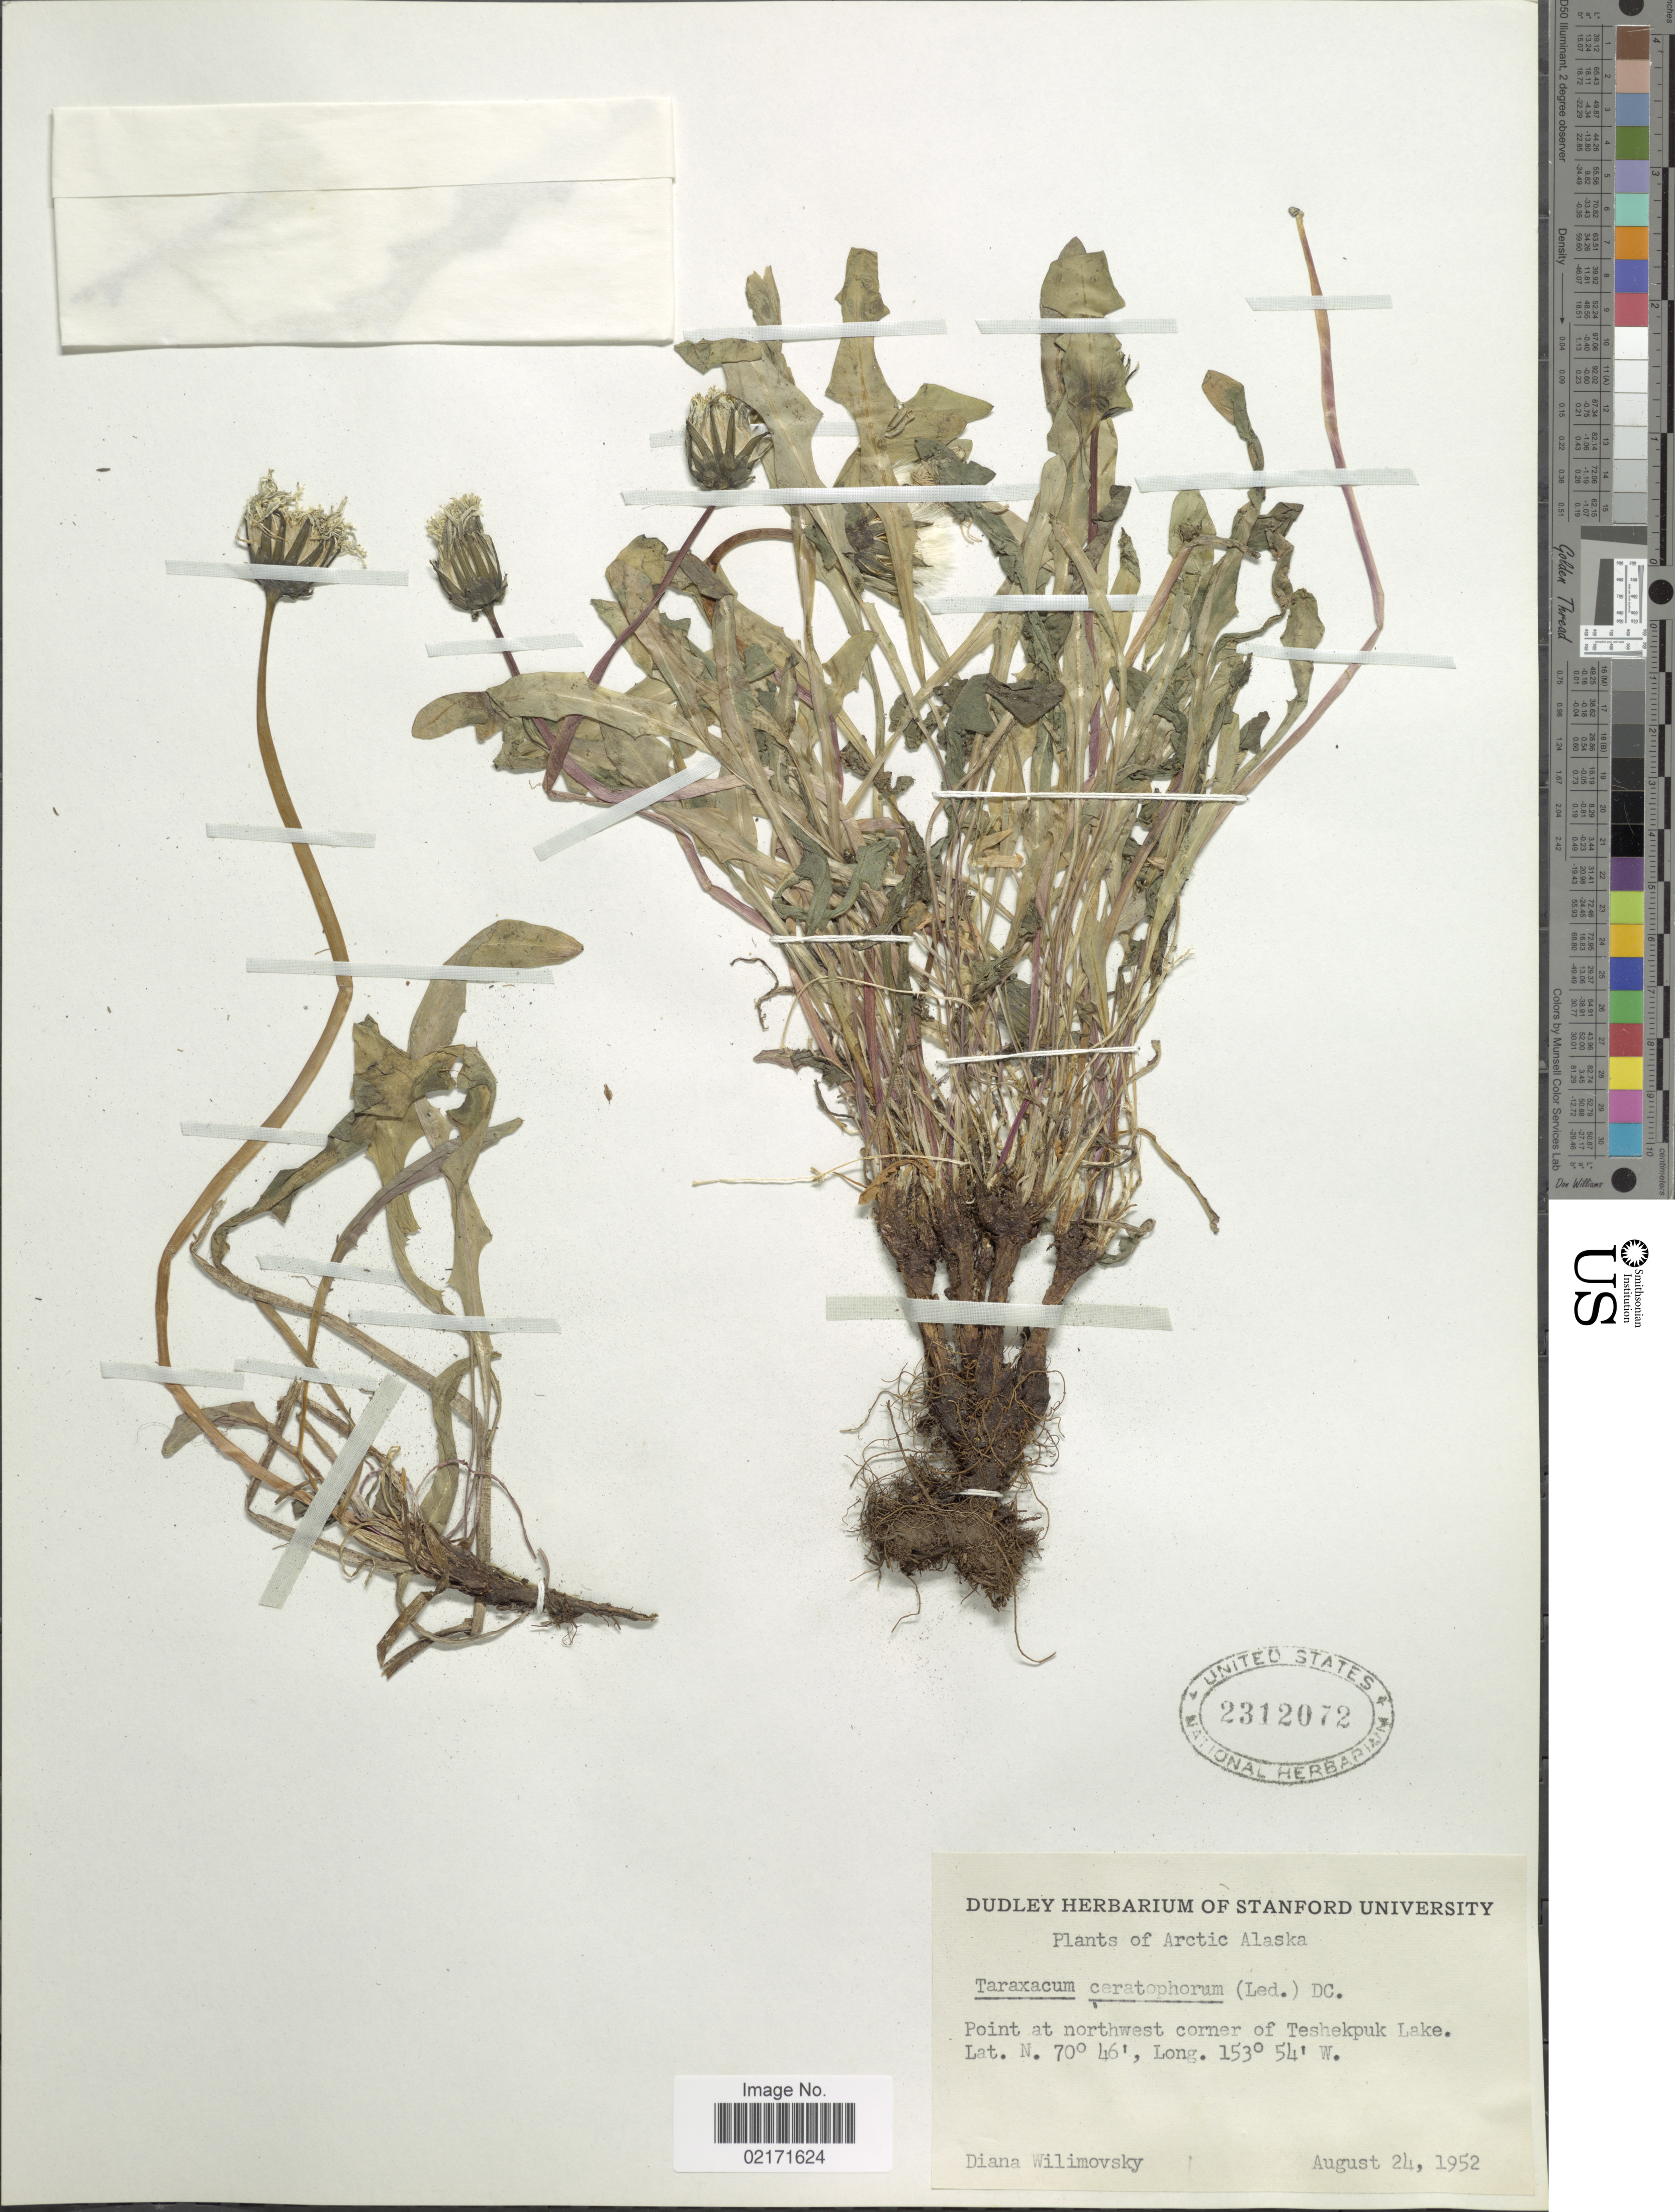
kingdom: Plantae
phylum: Tracheophyta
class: Magnoliopsida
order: Asterales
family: Asteraceae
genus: Taraxacum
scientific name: Taraxacum ceratophorum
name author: (Ledeb.) DC.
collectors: D. Wilimovsky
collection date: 1952-08-24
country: United States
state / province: Alaska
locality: Arctic Alaska. Point at northwest corner of Teshekpuk Lake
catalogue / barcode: US 2312072